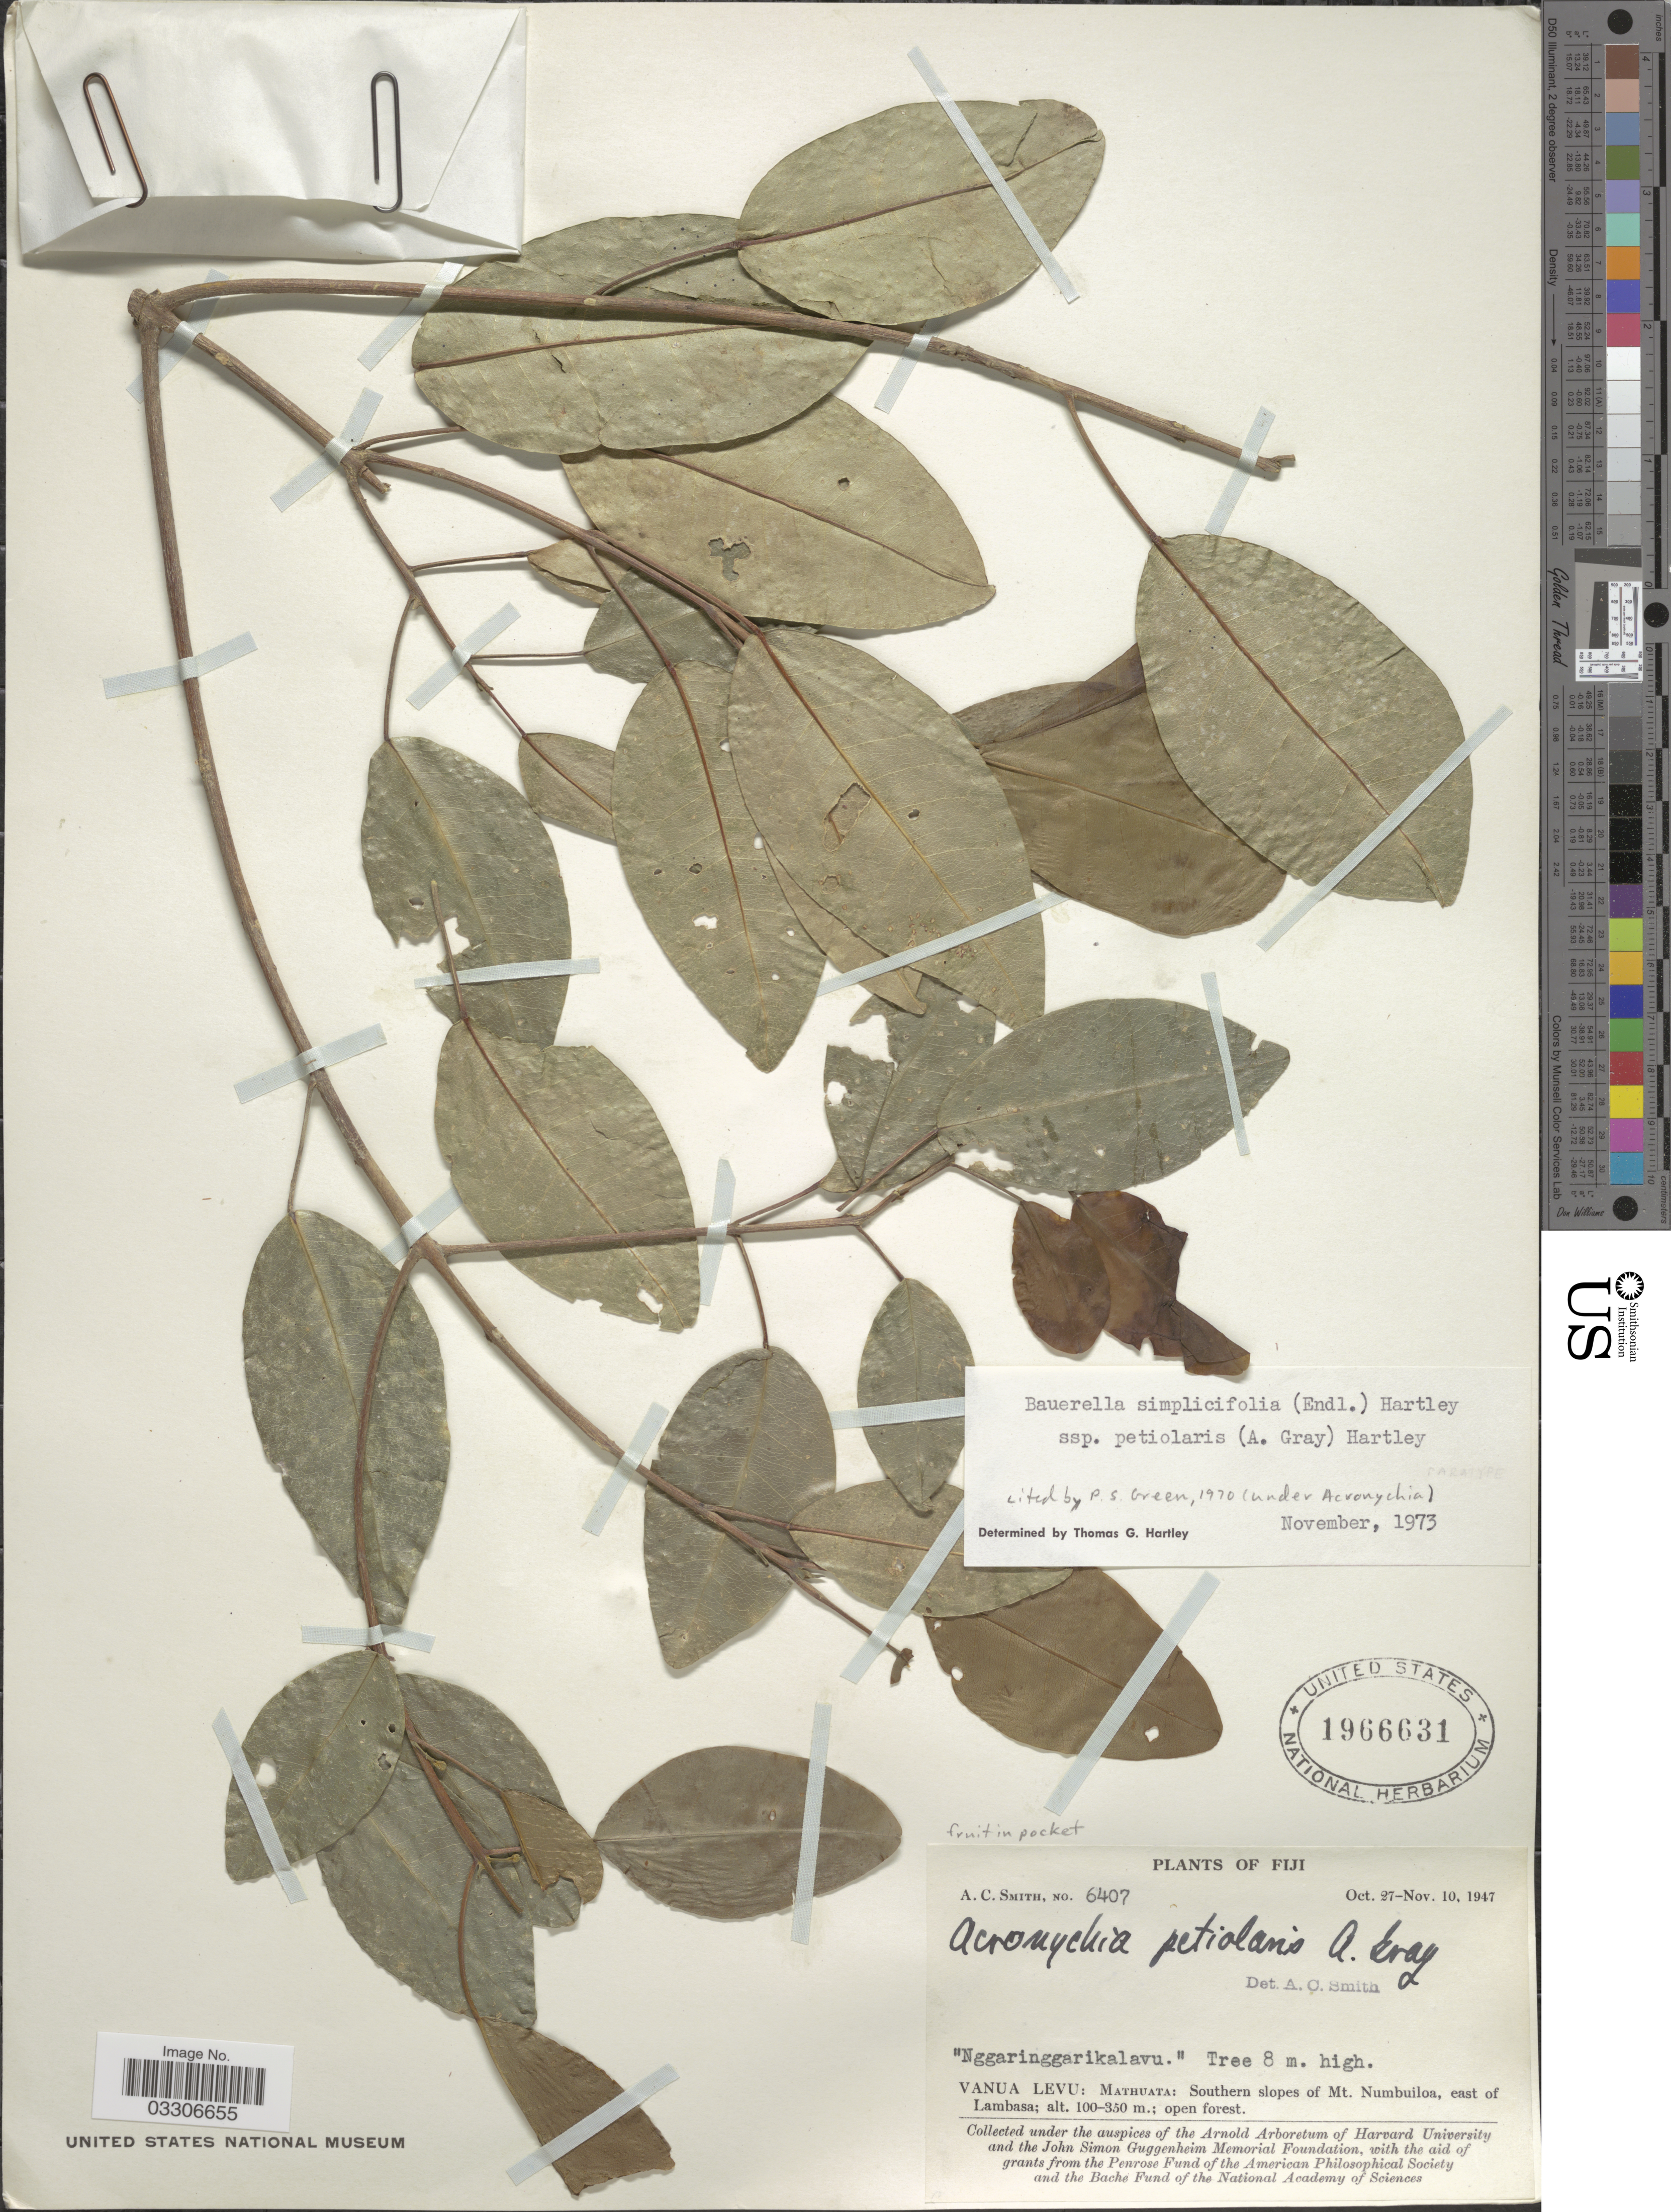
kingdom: Plantae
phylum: Tracheophyta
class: Magnoliopsida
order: Sapindales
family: Rutaceae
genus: Sarcomelicope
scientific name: Sarcomelicope petiolaris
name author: (A. Gray) A.C. Sm.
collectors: A. C. Smith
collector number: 6407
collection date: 1947-10-27/1947-11-10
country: Fiji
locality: Vanua Levu: Mathuata: Southern slopes of Mt. Numbuiloa, east of Lambasa.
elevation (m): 100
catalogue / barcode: US 1966631